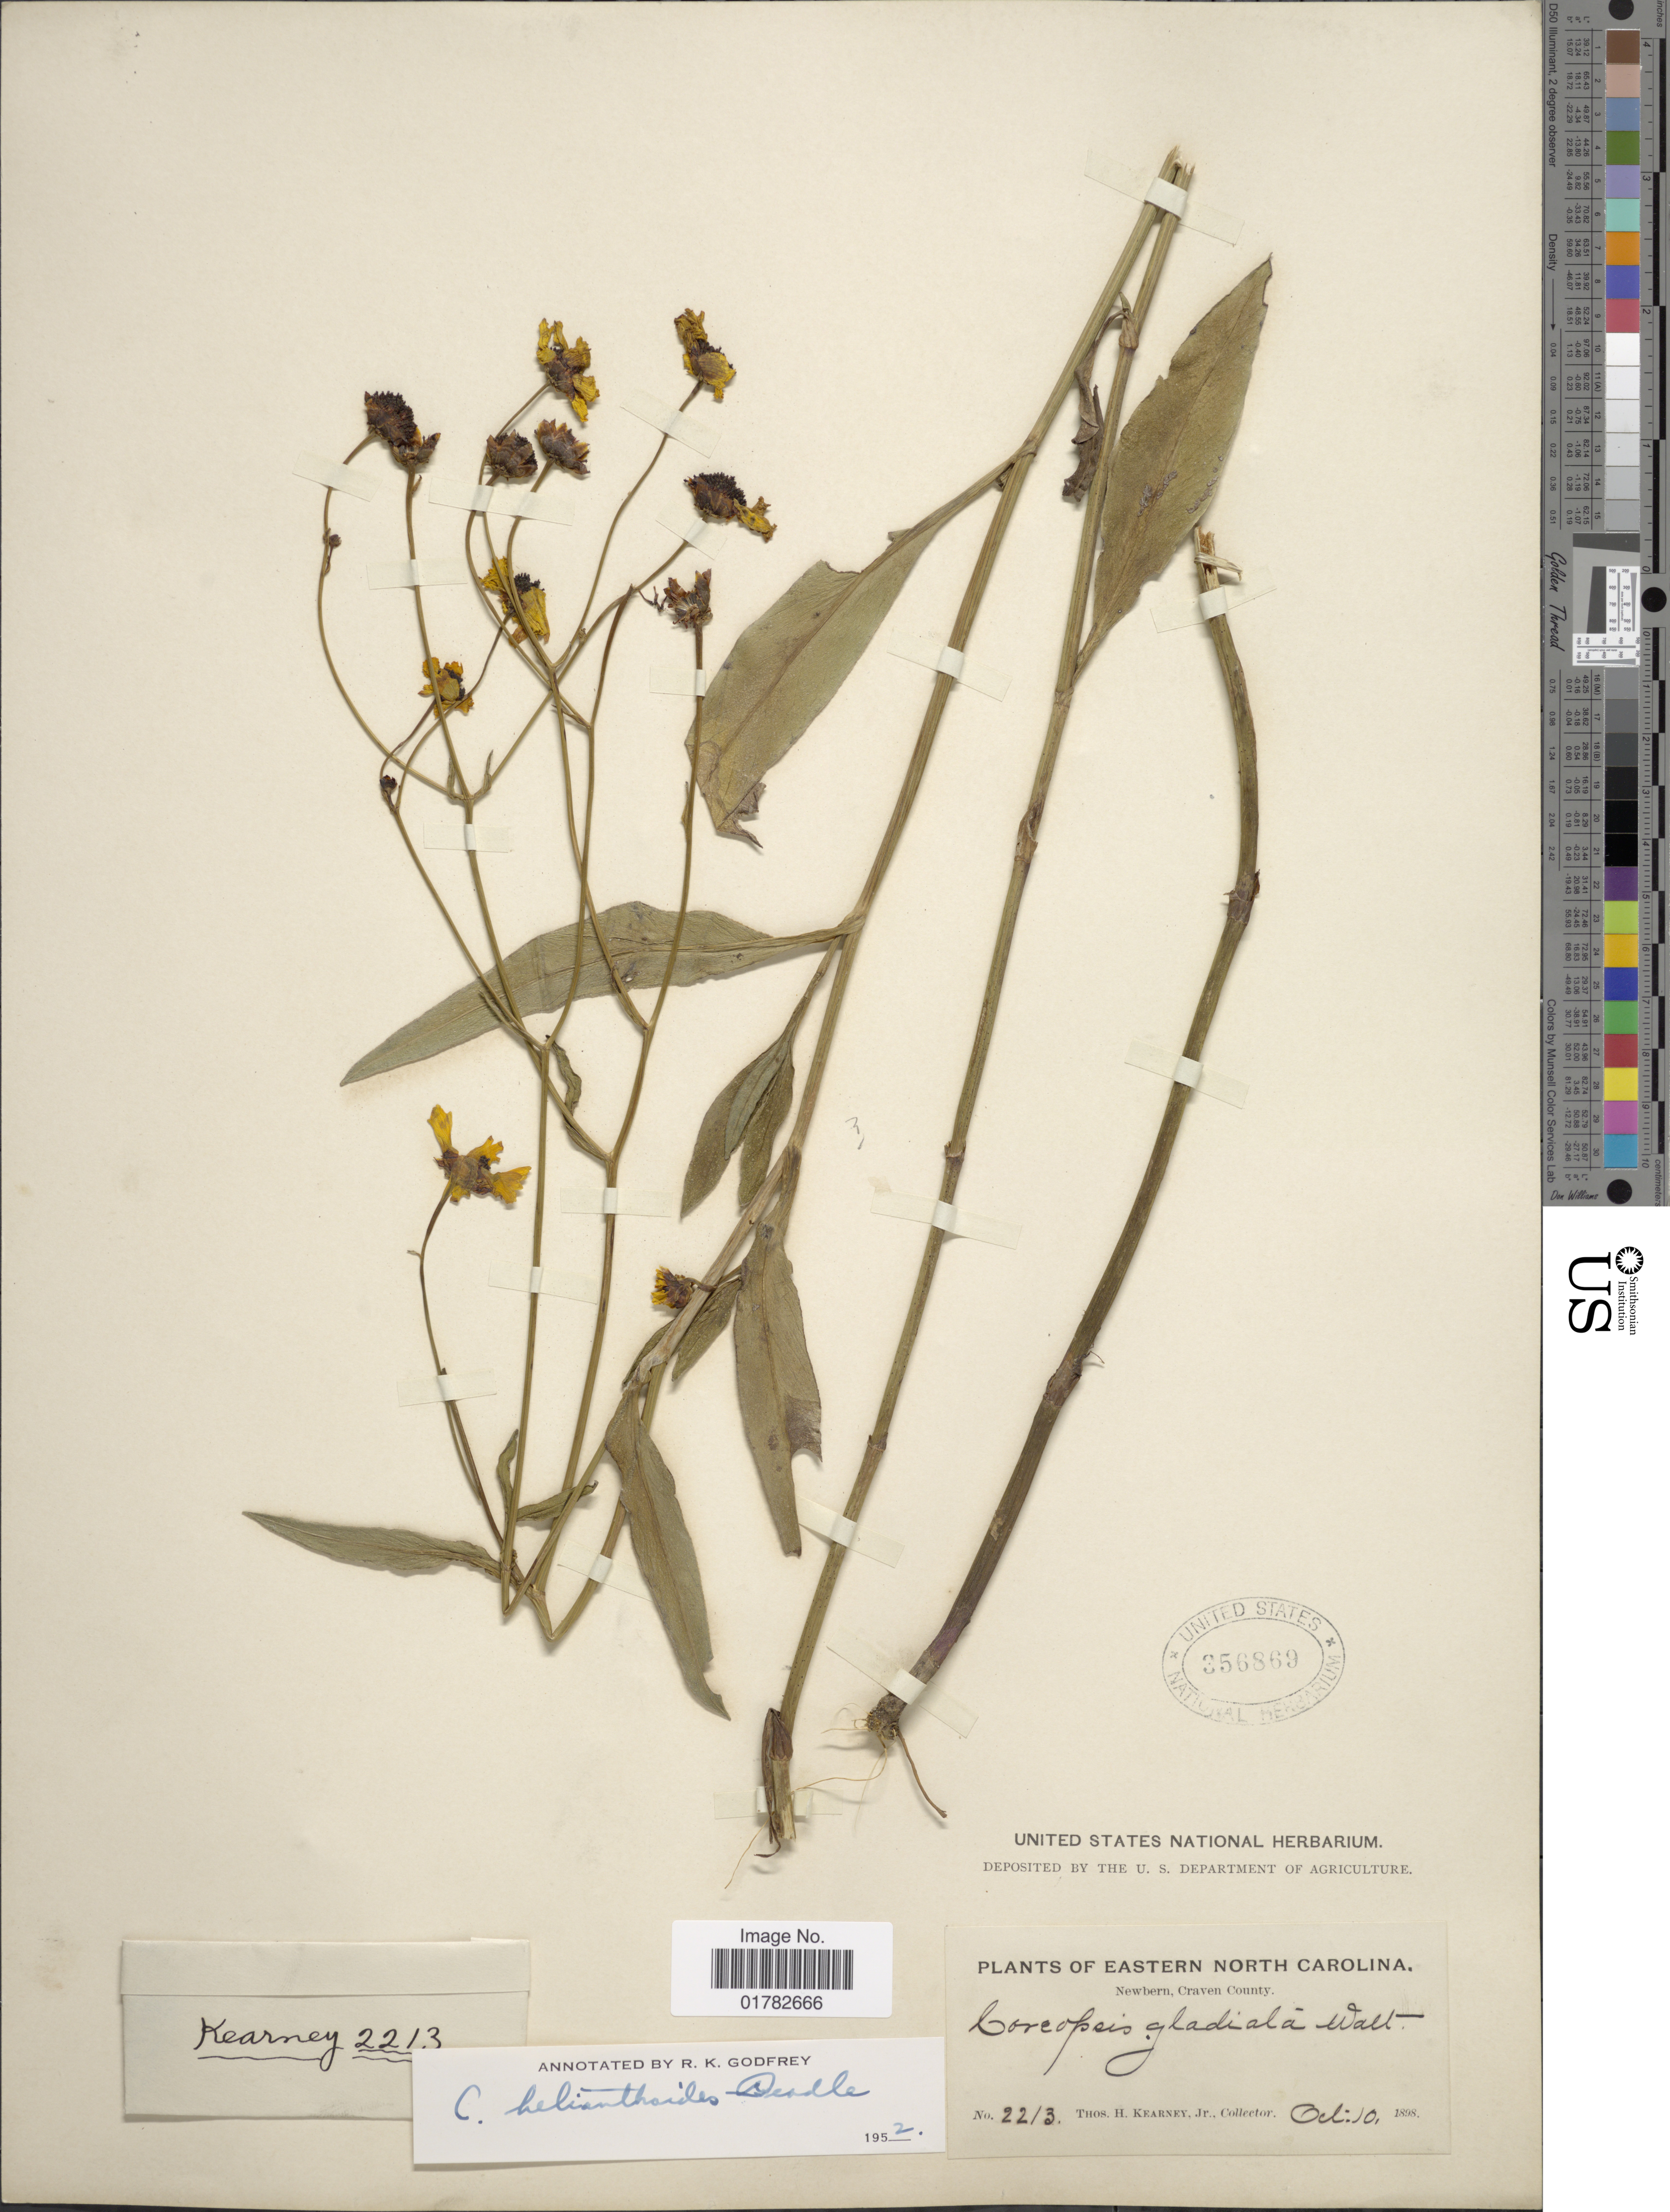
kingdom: Plantae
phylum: Tracheophyta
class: Magnoliopsida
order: Asterales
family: Asteraceae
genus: Coreopsis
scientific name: Coreopsis helianthoides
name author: Beadle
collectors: T. H. Kearney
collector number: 2213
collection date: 1898-10-10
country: United States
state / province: North Carolina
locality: Eastern North Carolina, Newbern, Craven County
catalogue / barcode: US 356869